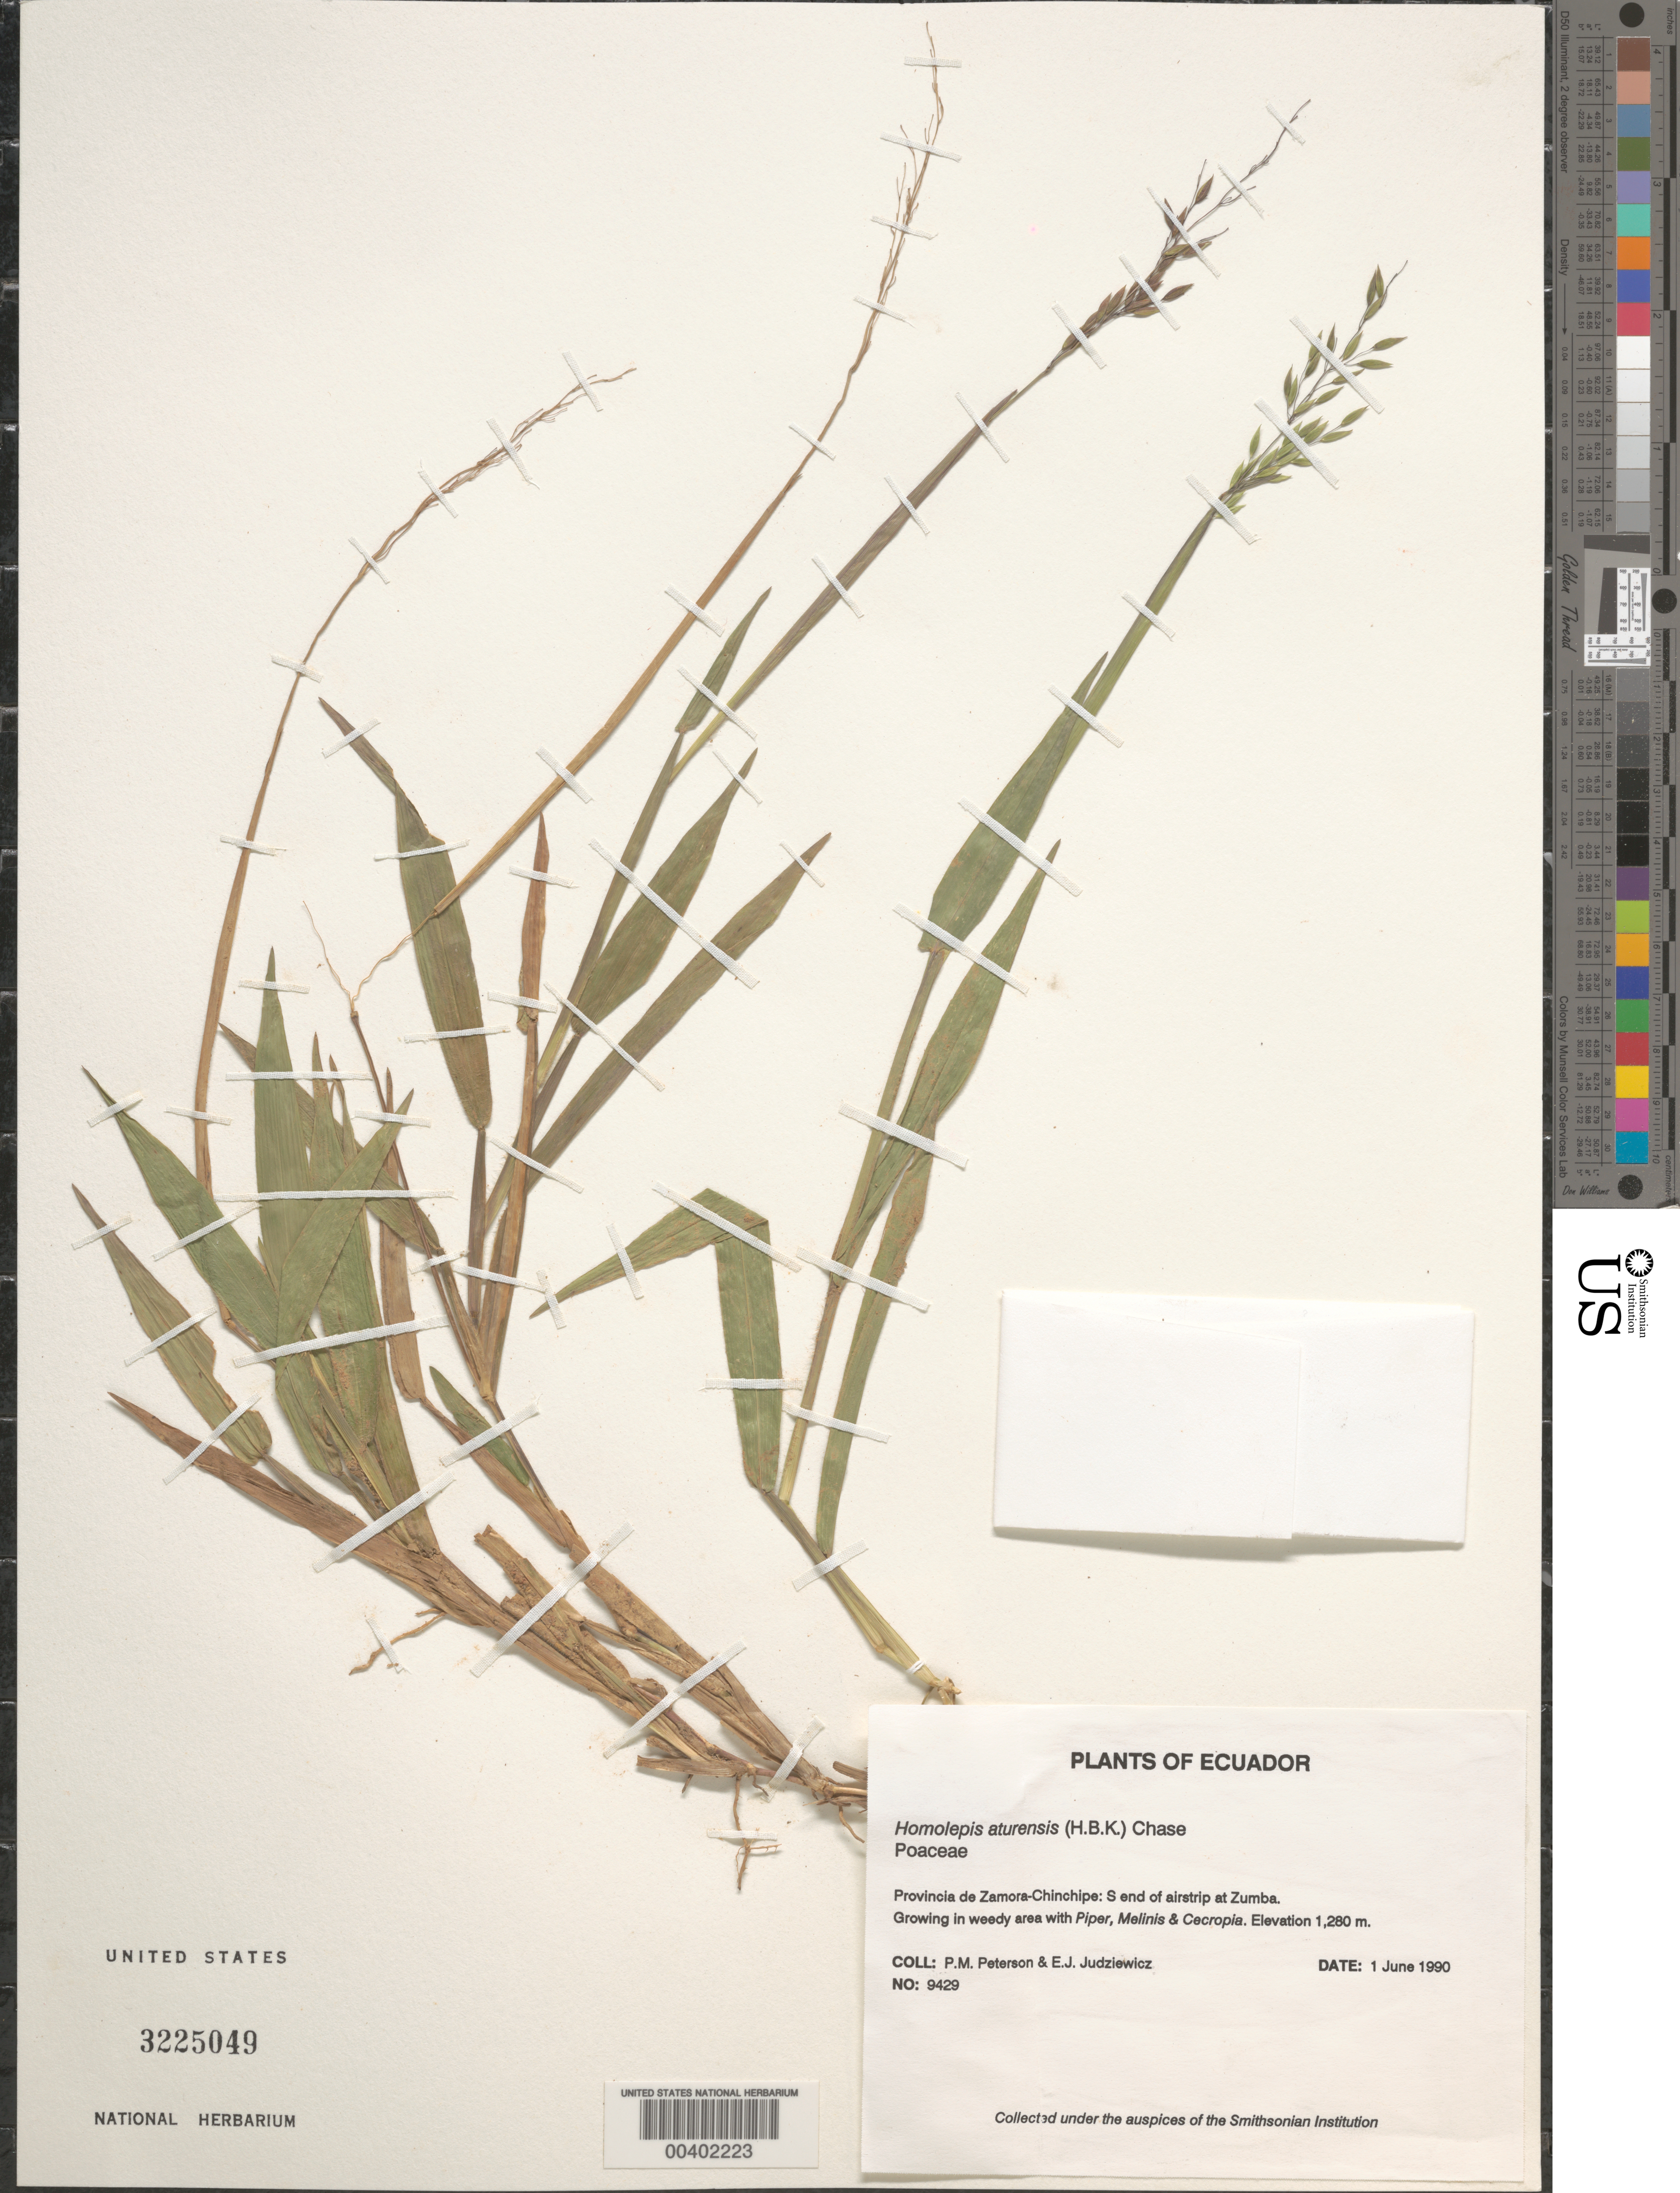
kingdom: Plantae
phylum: Tracheophyta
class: Liliopsida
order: Poales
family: Poaceae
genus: Homolepis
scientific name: Homolepis aturensis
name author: (Kunth) Chase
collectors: P. M. Peterson & E. J. Judziewicz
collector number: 09429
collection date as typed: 01 Jun 1990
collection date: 1990-06-01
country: Ecuador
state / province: Zamora-Chinchipe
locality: S end of airstrip at Zumba.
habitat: Growing in weedy area with Piper, Melinis & Cecropia.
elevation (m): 1280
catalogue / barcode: US 3225049